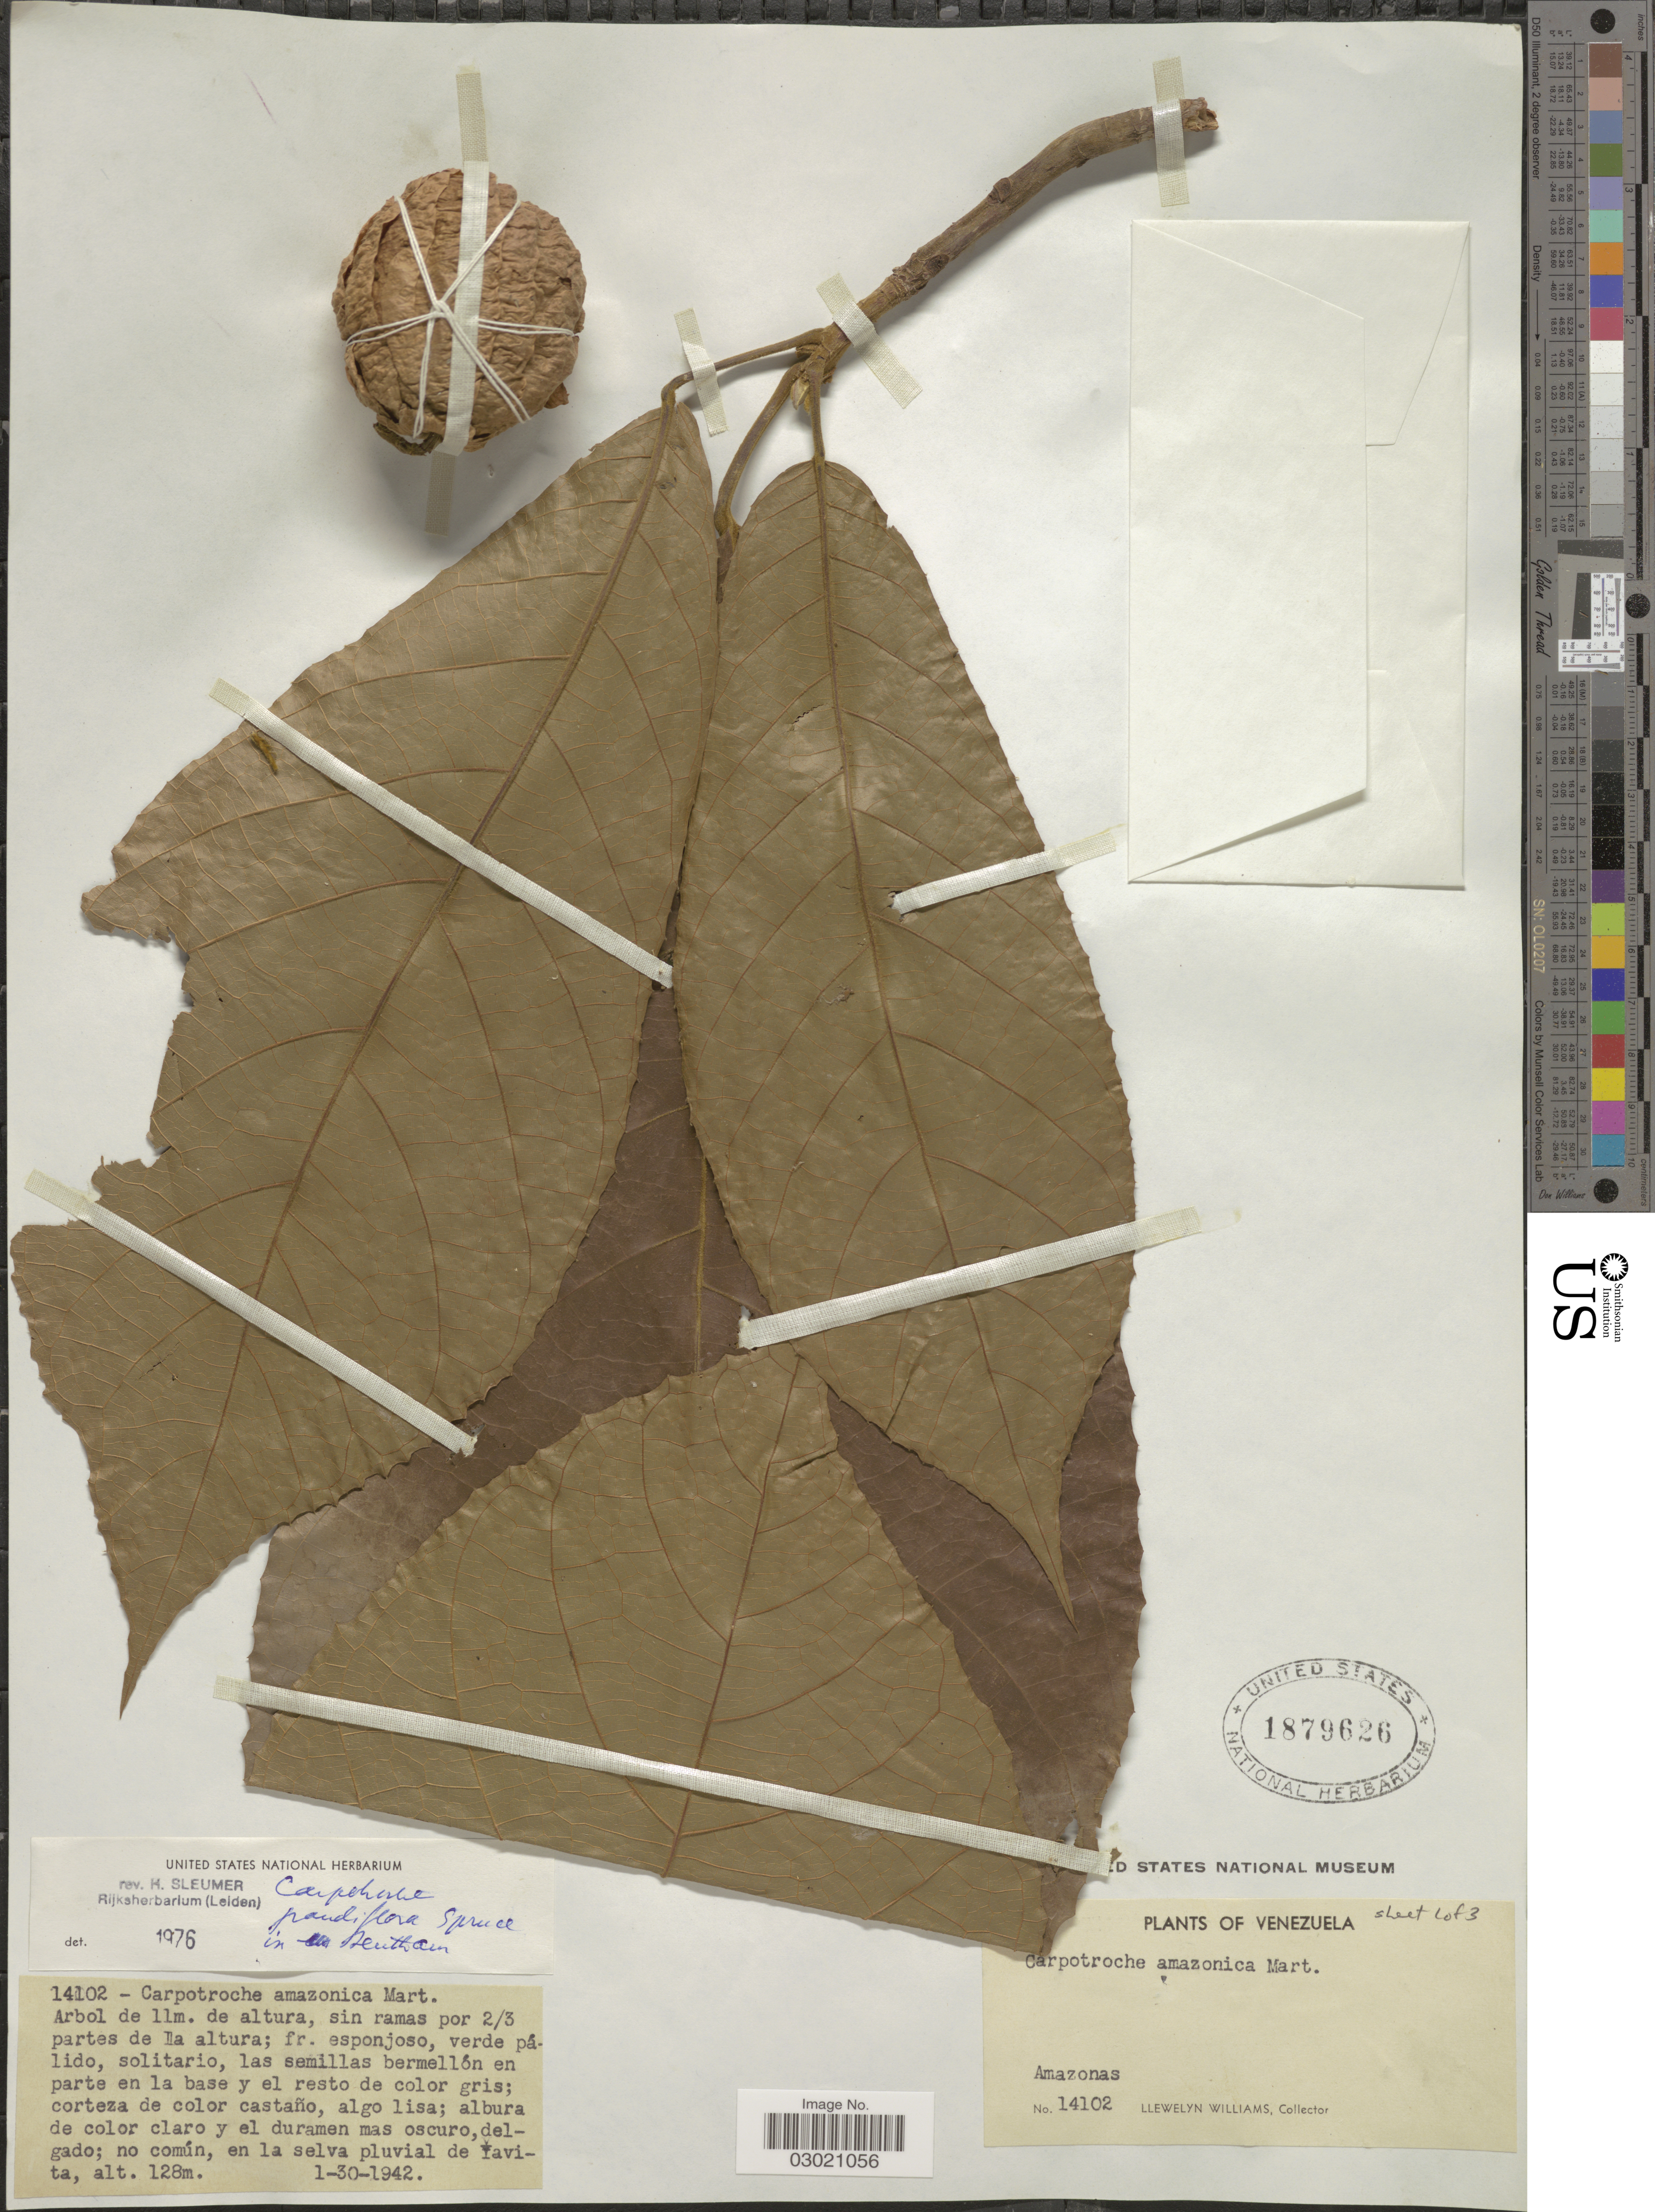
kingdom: Plantae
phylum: Tracheophyta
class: Magnoliopsida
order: Malpighiales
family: Achariaceae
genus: Carpotroche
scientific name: Carpotroche grandiflora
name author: Spruce ex Eichler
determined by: Sleumer, H. O.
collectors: Ll. Williams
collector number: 14102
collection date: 1942-01-30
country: Venezuela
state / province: Amazonas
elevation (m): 128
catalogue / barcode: US 1879626